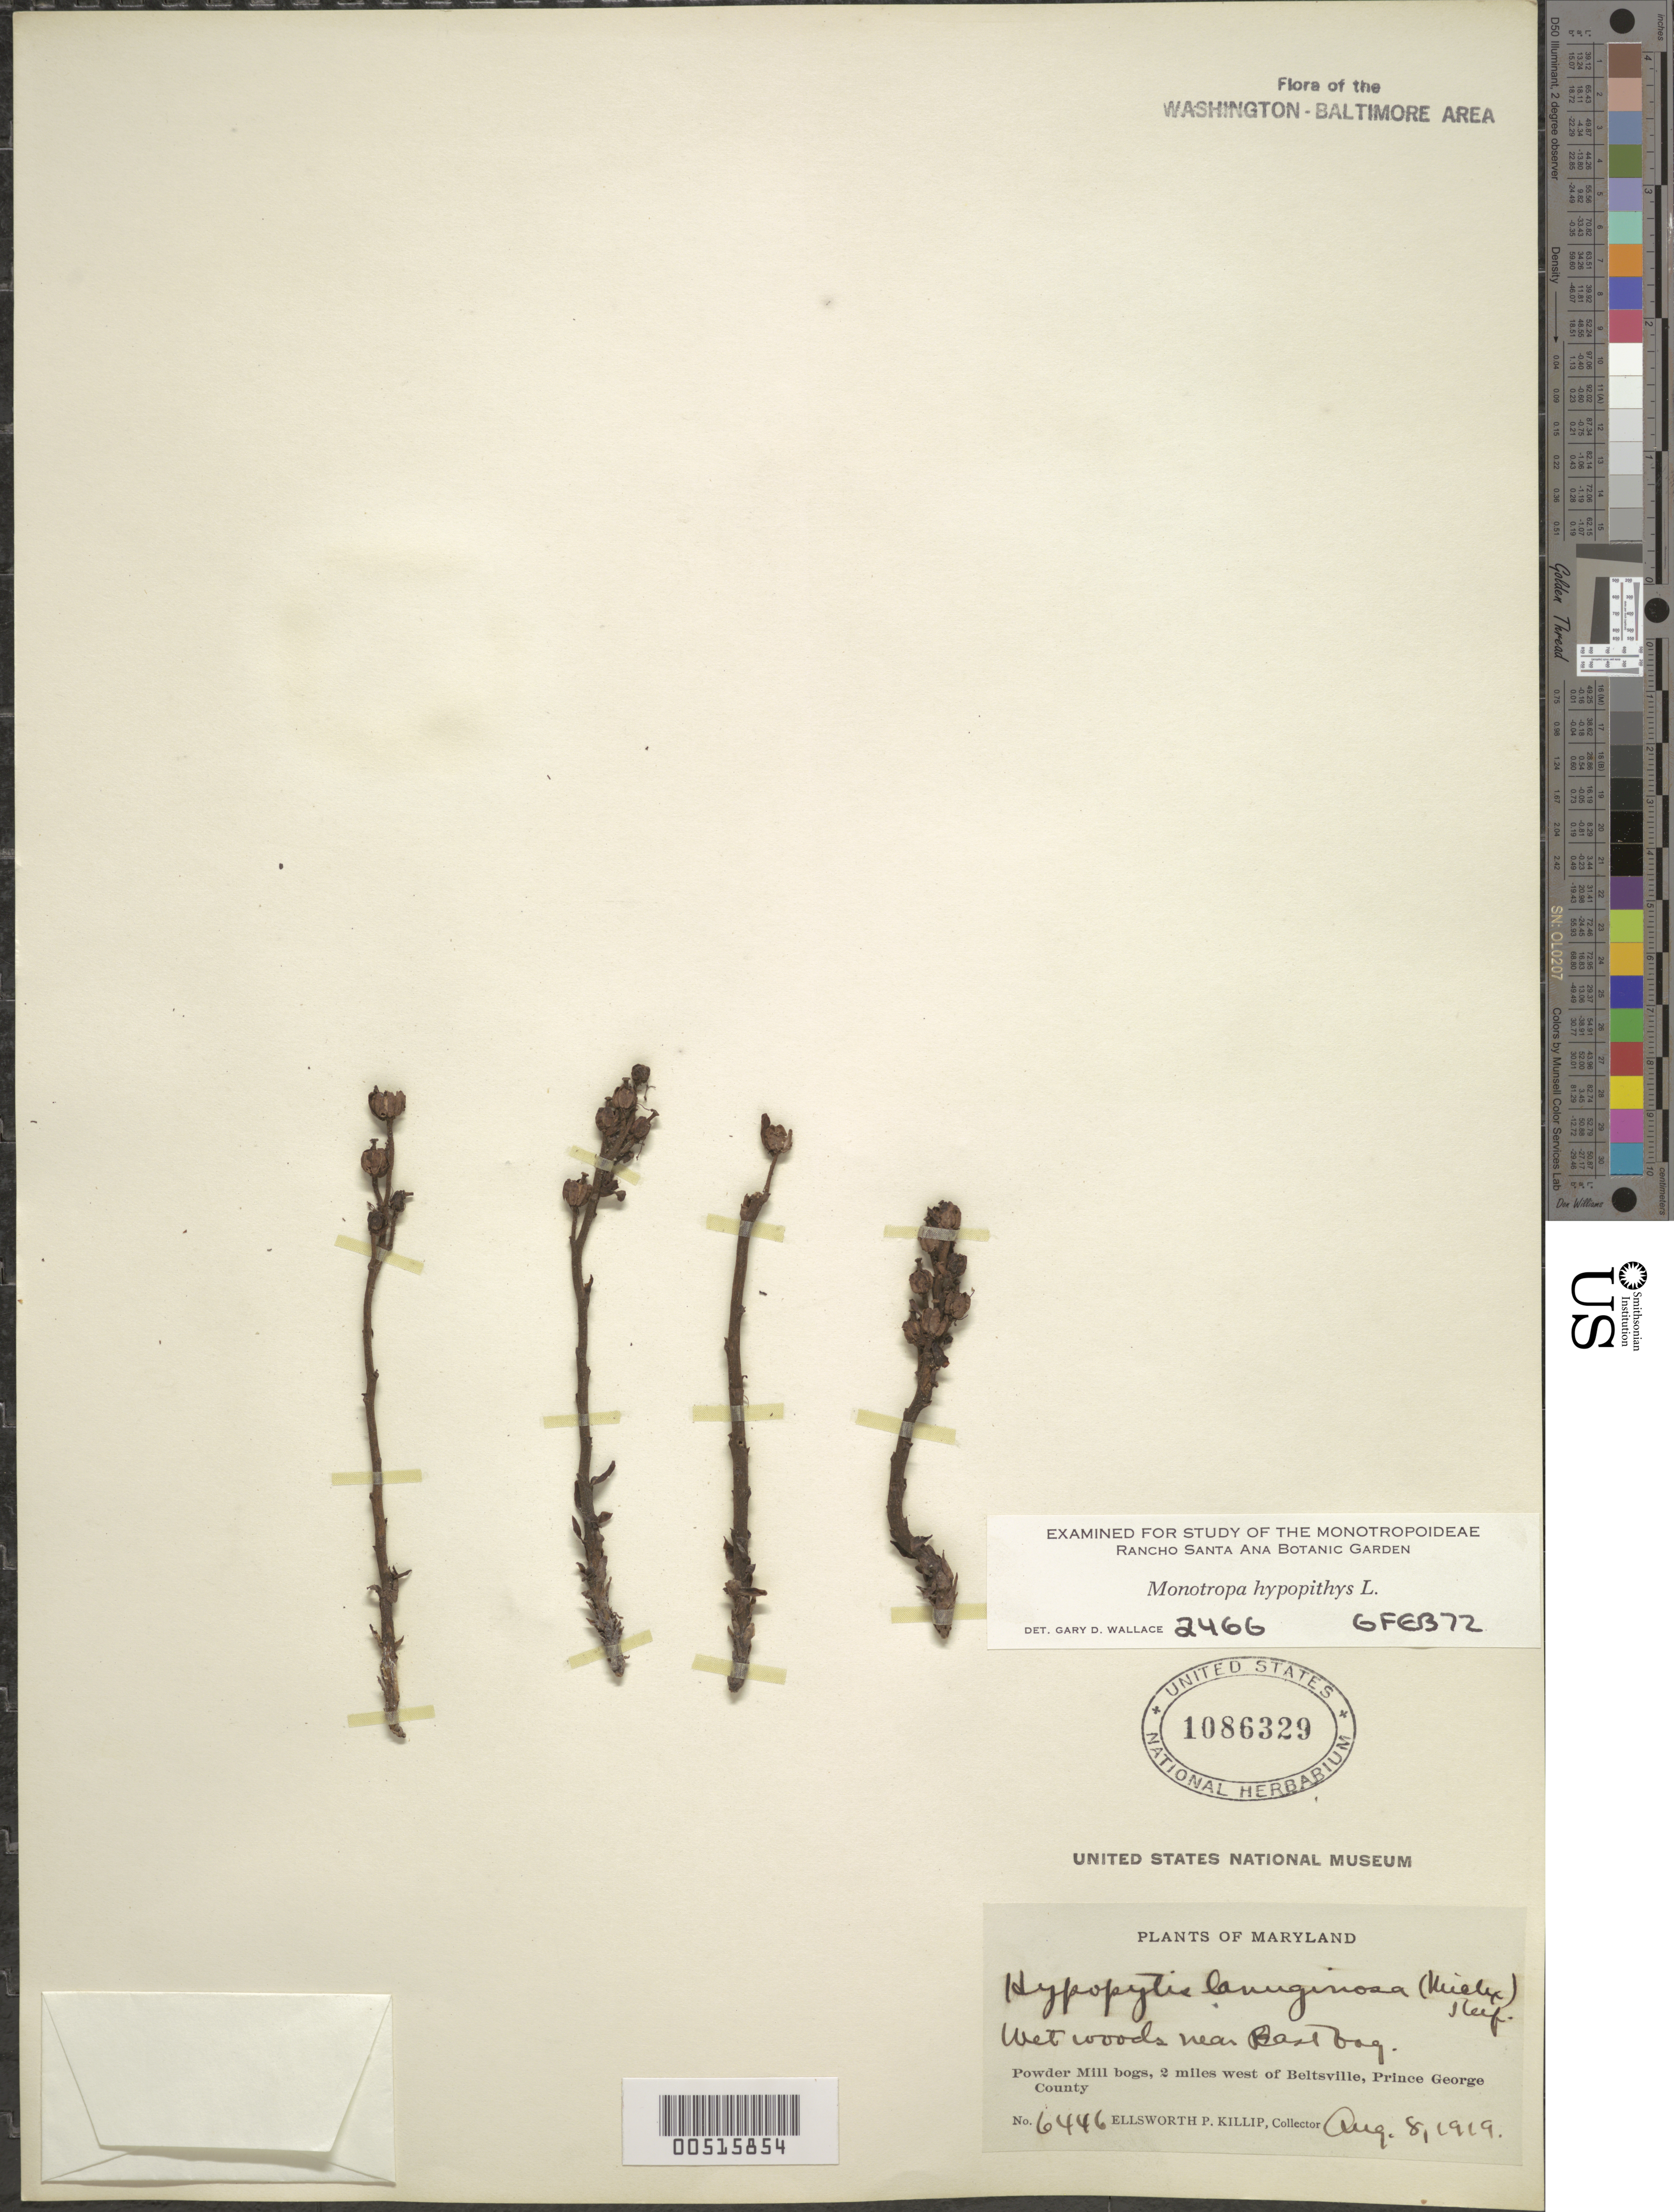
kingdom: Plantae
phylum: Tracheophyta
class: Magnoliopsida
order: Ericales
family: Ericaceae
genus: Hypopitys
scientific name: Hypopitys monotropa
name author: Crantz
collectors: E. P. Killip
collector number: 6446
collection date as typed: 08 Aug 1919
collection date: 1919-08-08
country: United States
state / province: Maryland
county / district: Prince George's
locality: Beltsville, Powder Mill swamp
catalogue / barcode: US 1086329